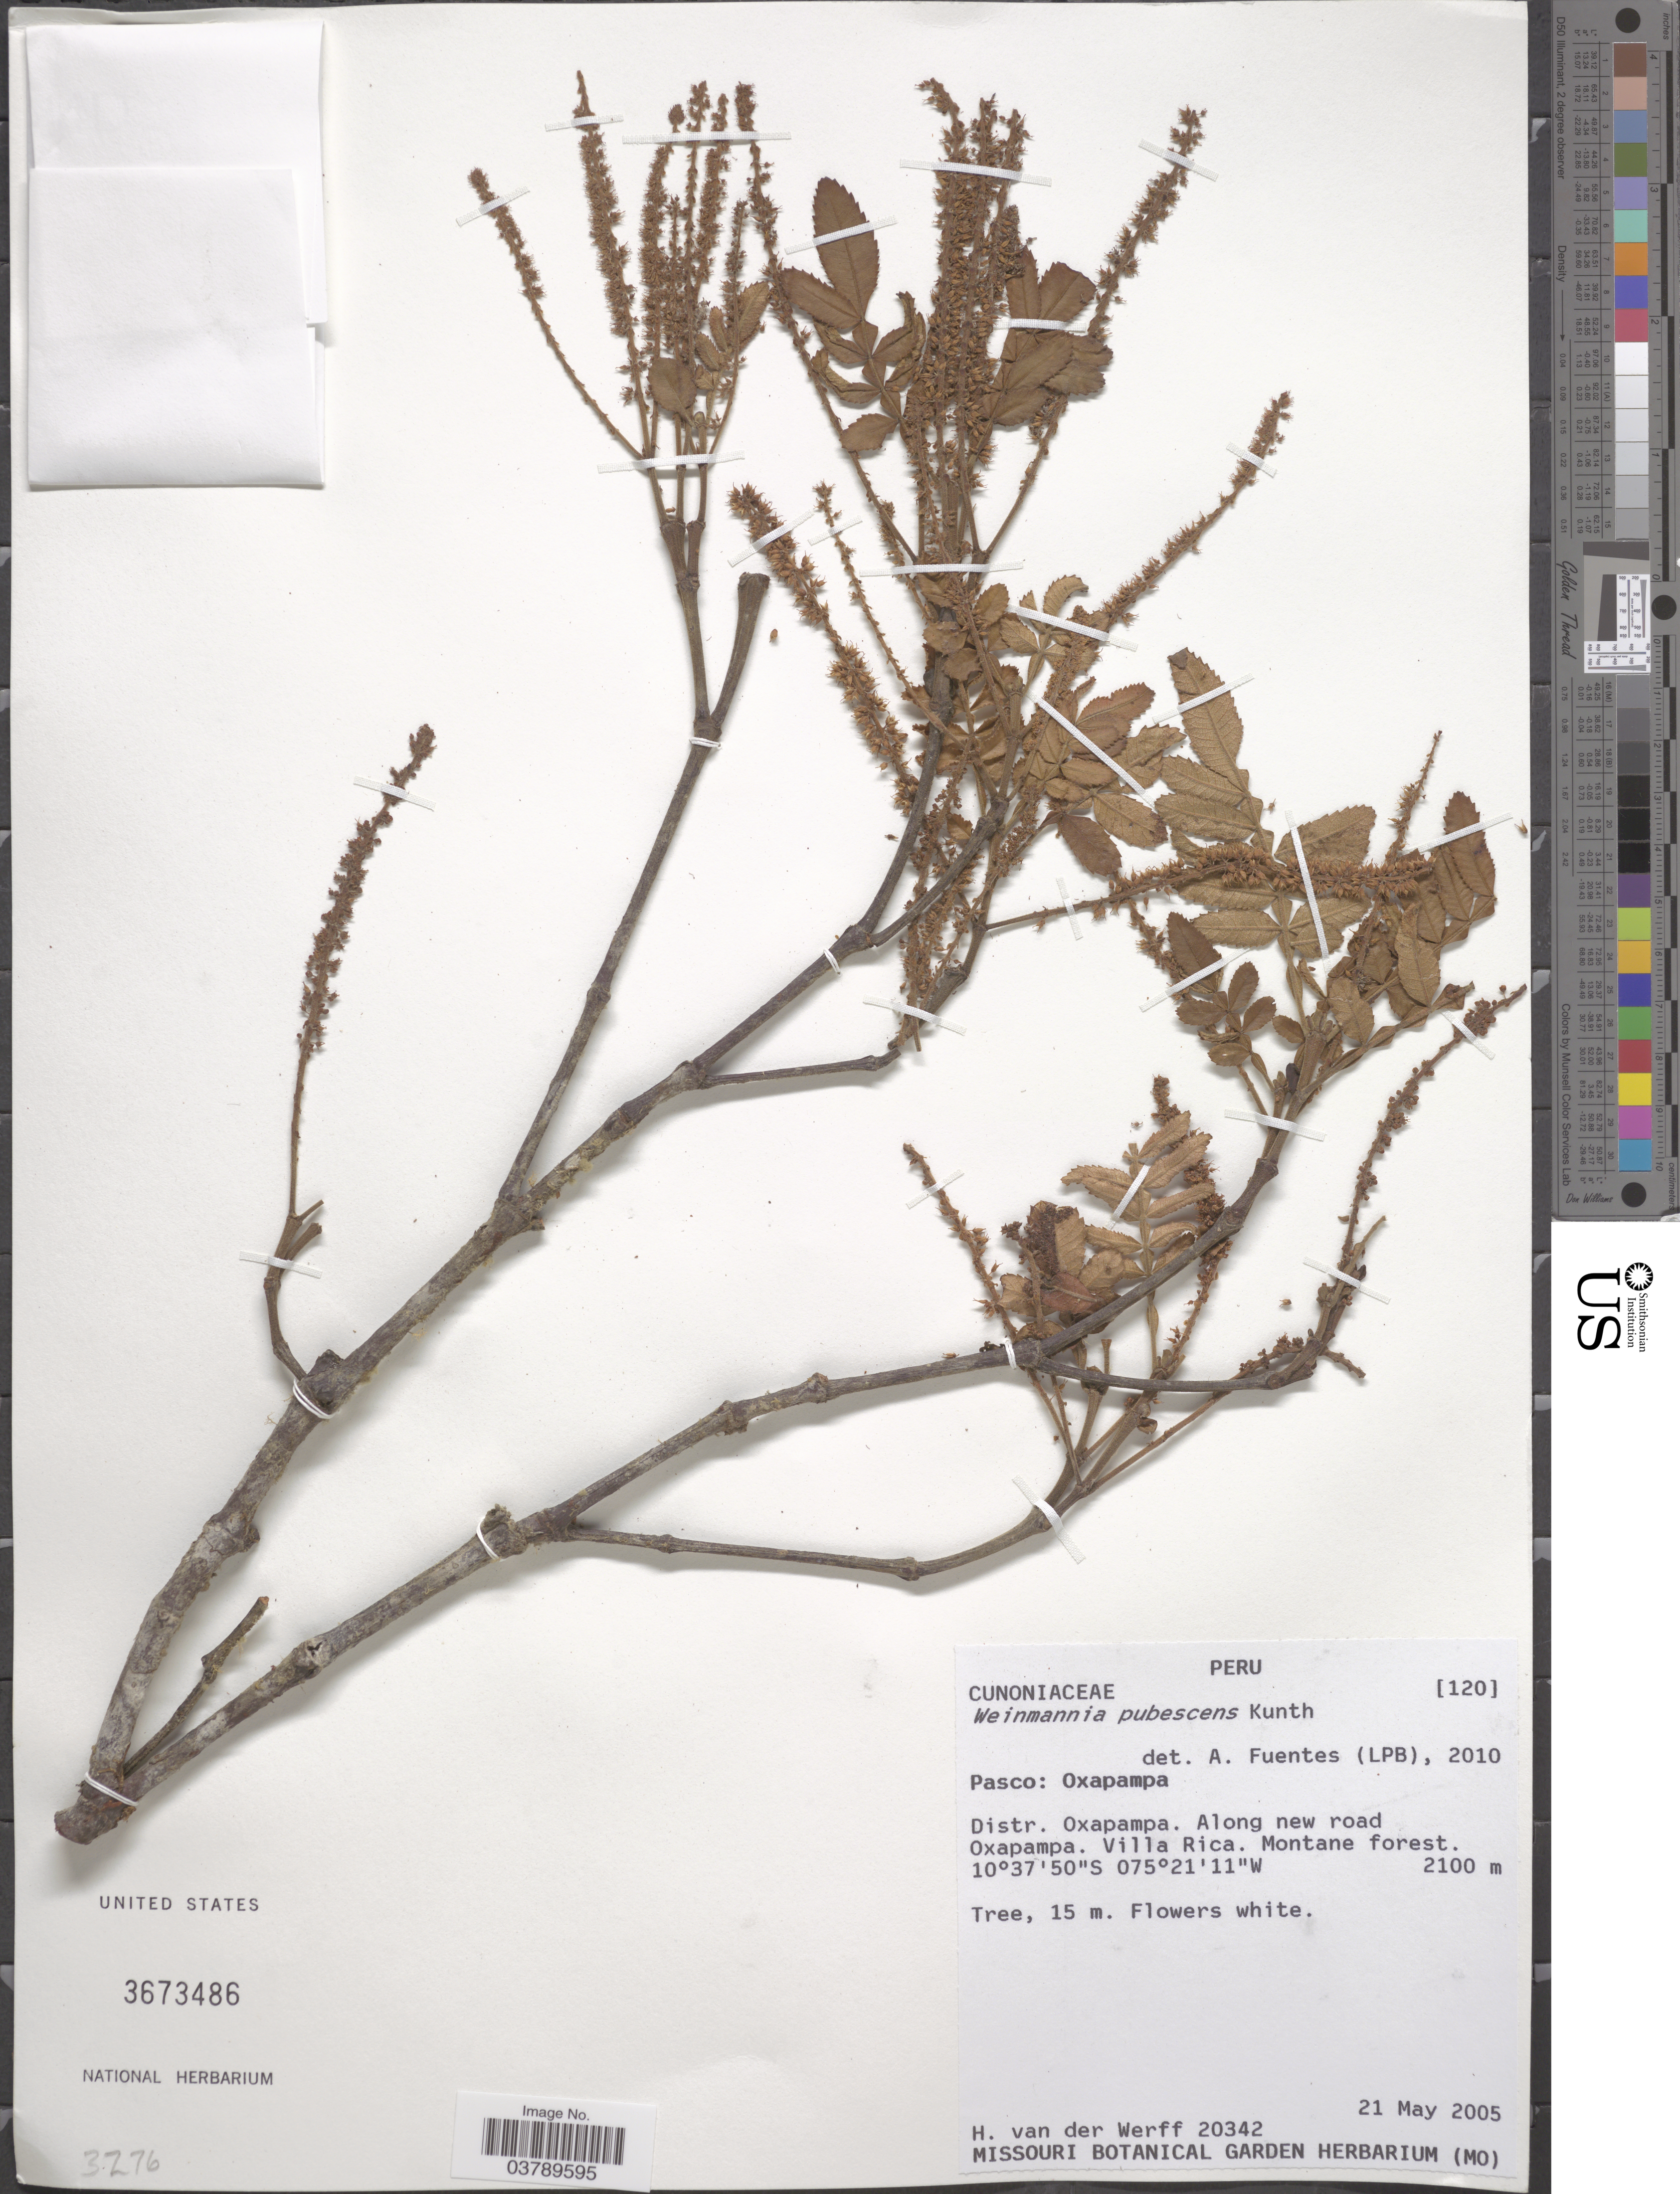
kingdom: Plantae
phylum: Tracheophyta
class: Magnoliopsida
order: Oxalidales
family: Cunoniaceae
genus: Weinmannia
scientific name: Weinmannia pubescens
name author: Kunth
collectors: H. van der Werff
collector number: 20342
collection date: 2005-05-21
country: Peru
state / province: Pasco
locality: Oxapampa. Distr. Oxapampa. Along new road Oxapampa. Villa Rica.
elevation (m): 2100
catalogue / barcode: US 3673486